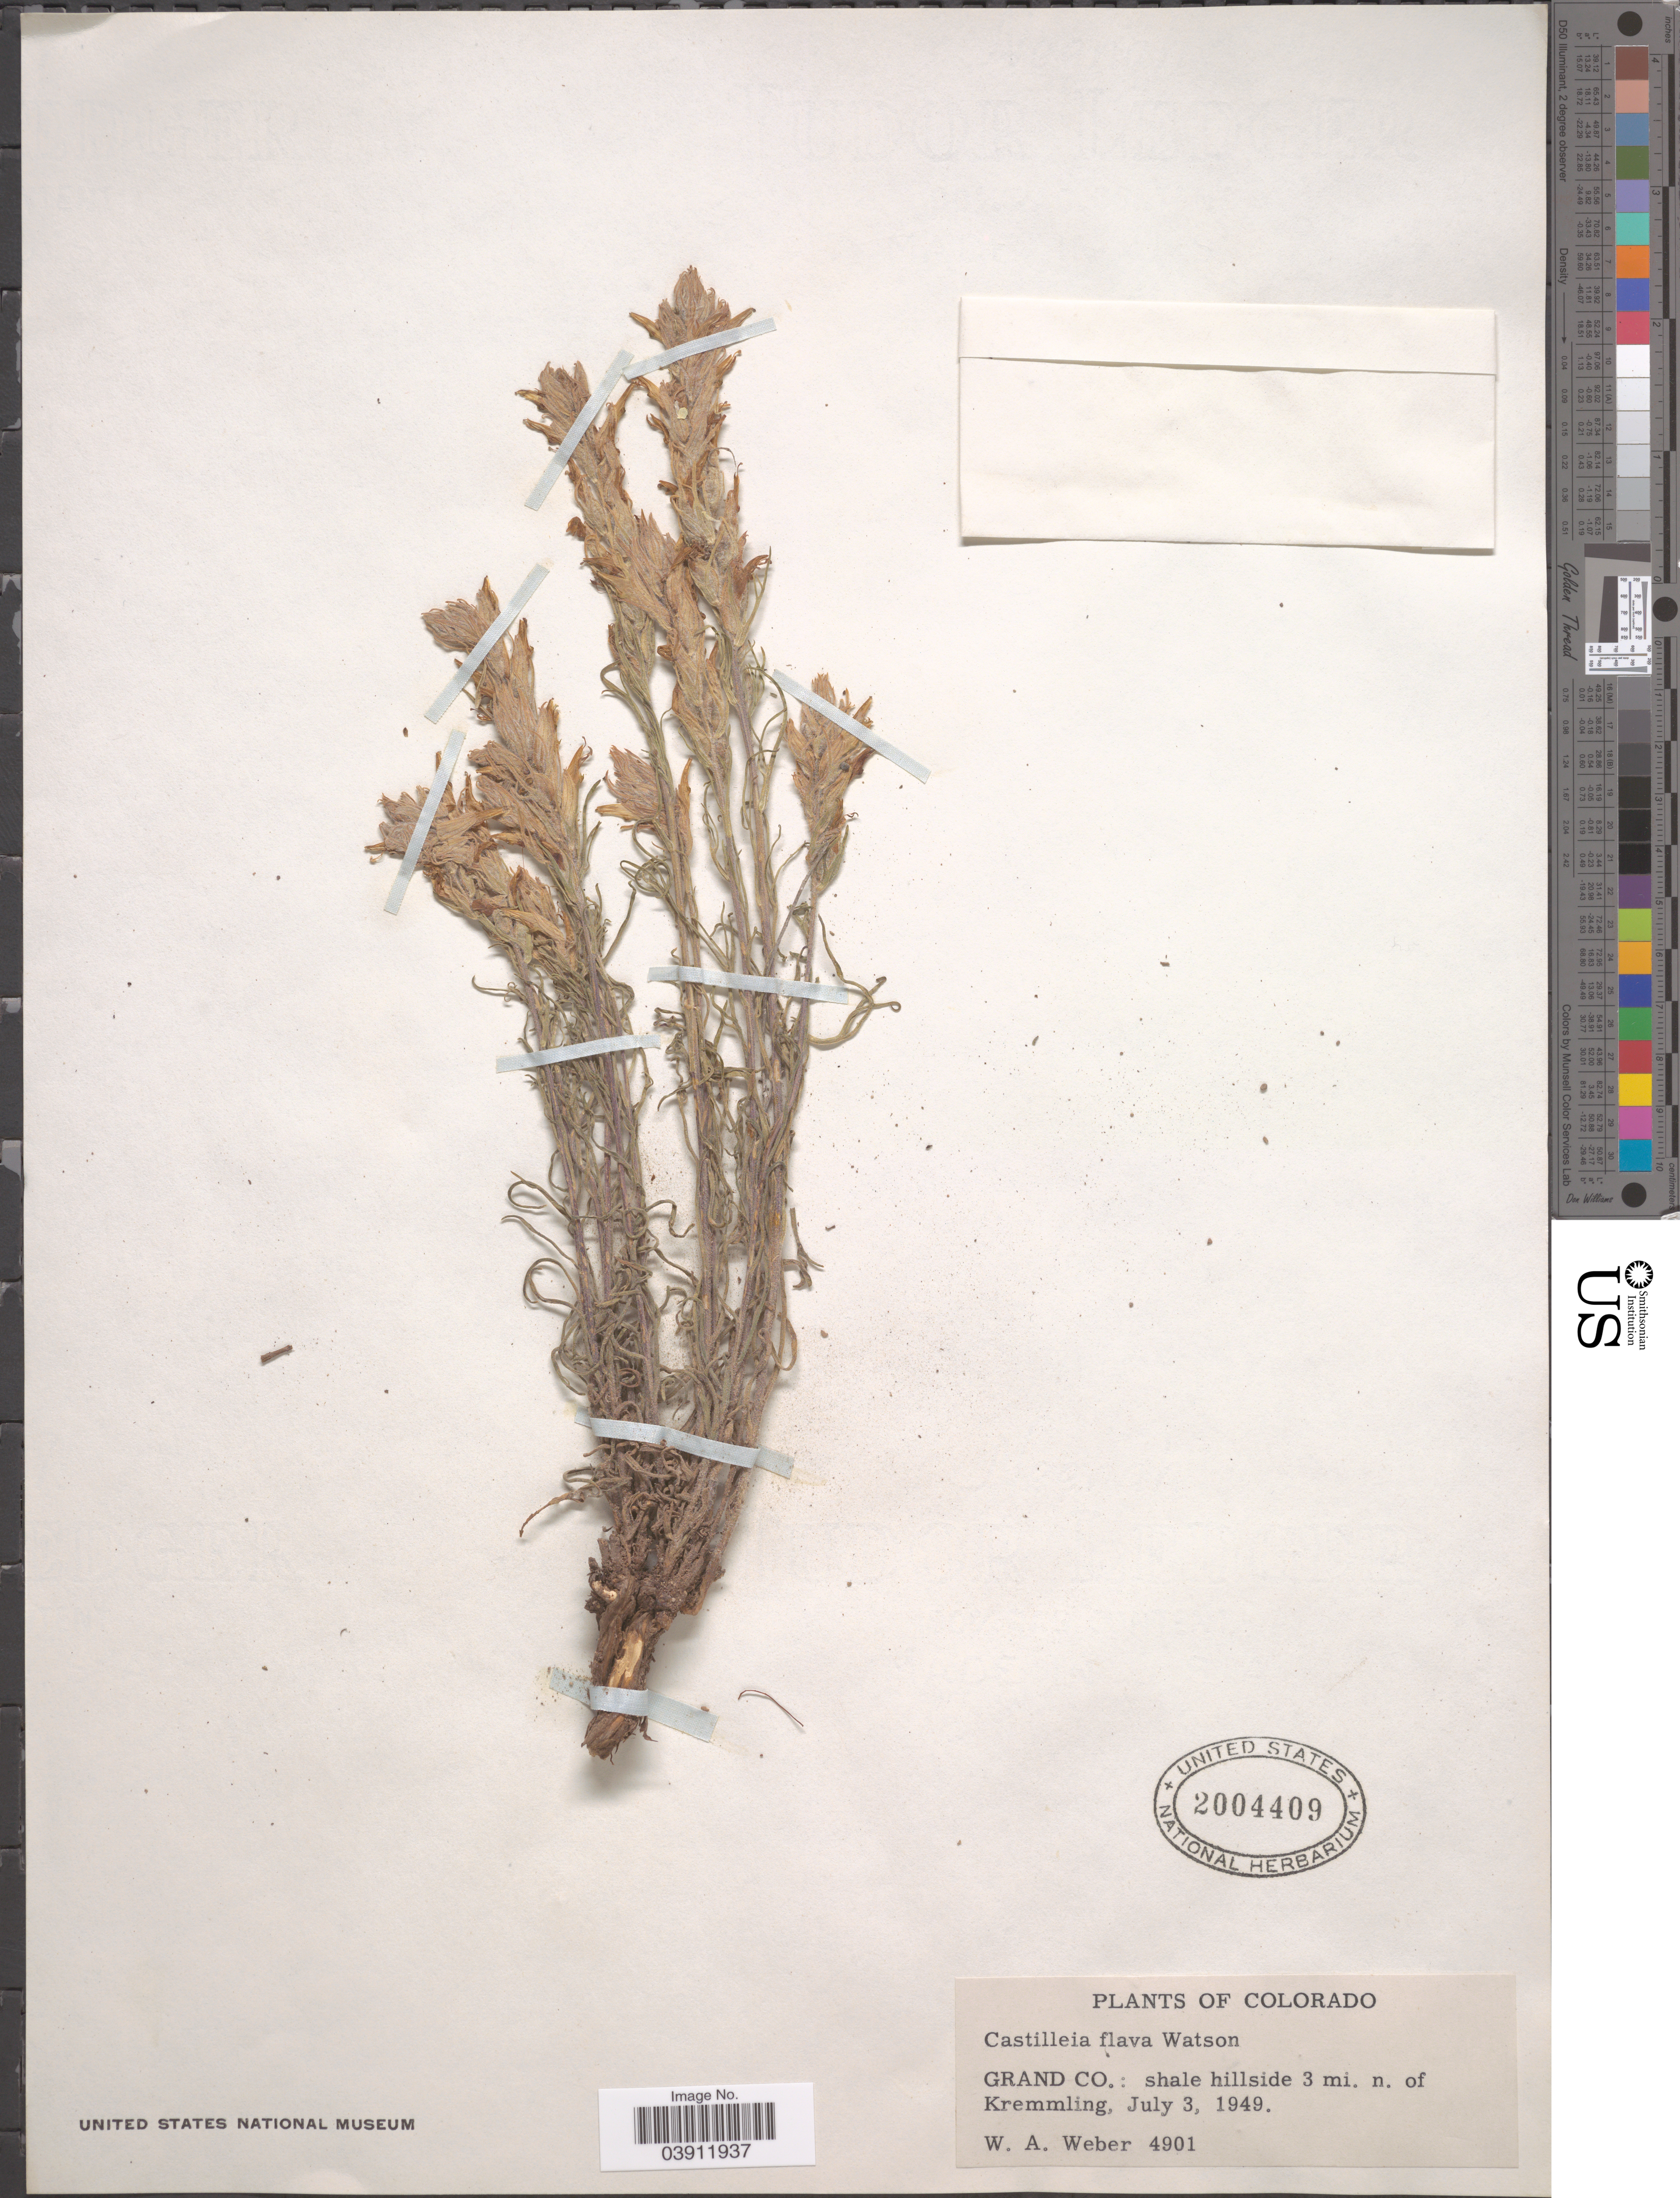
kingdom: Plantae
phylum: Tracheophyta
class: Magnoliopsida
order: Lamiales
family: Orobanchaceae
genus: Castilleja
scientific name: Castilleja flava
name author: S. Watson in C. King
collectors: W. A. Weber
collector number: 4901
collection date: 1949-07-03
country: United States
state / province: Colorado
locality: Grand Co.: shale hillside 3 mi. n. of Kremmling.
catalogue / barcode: US 2004409